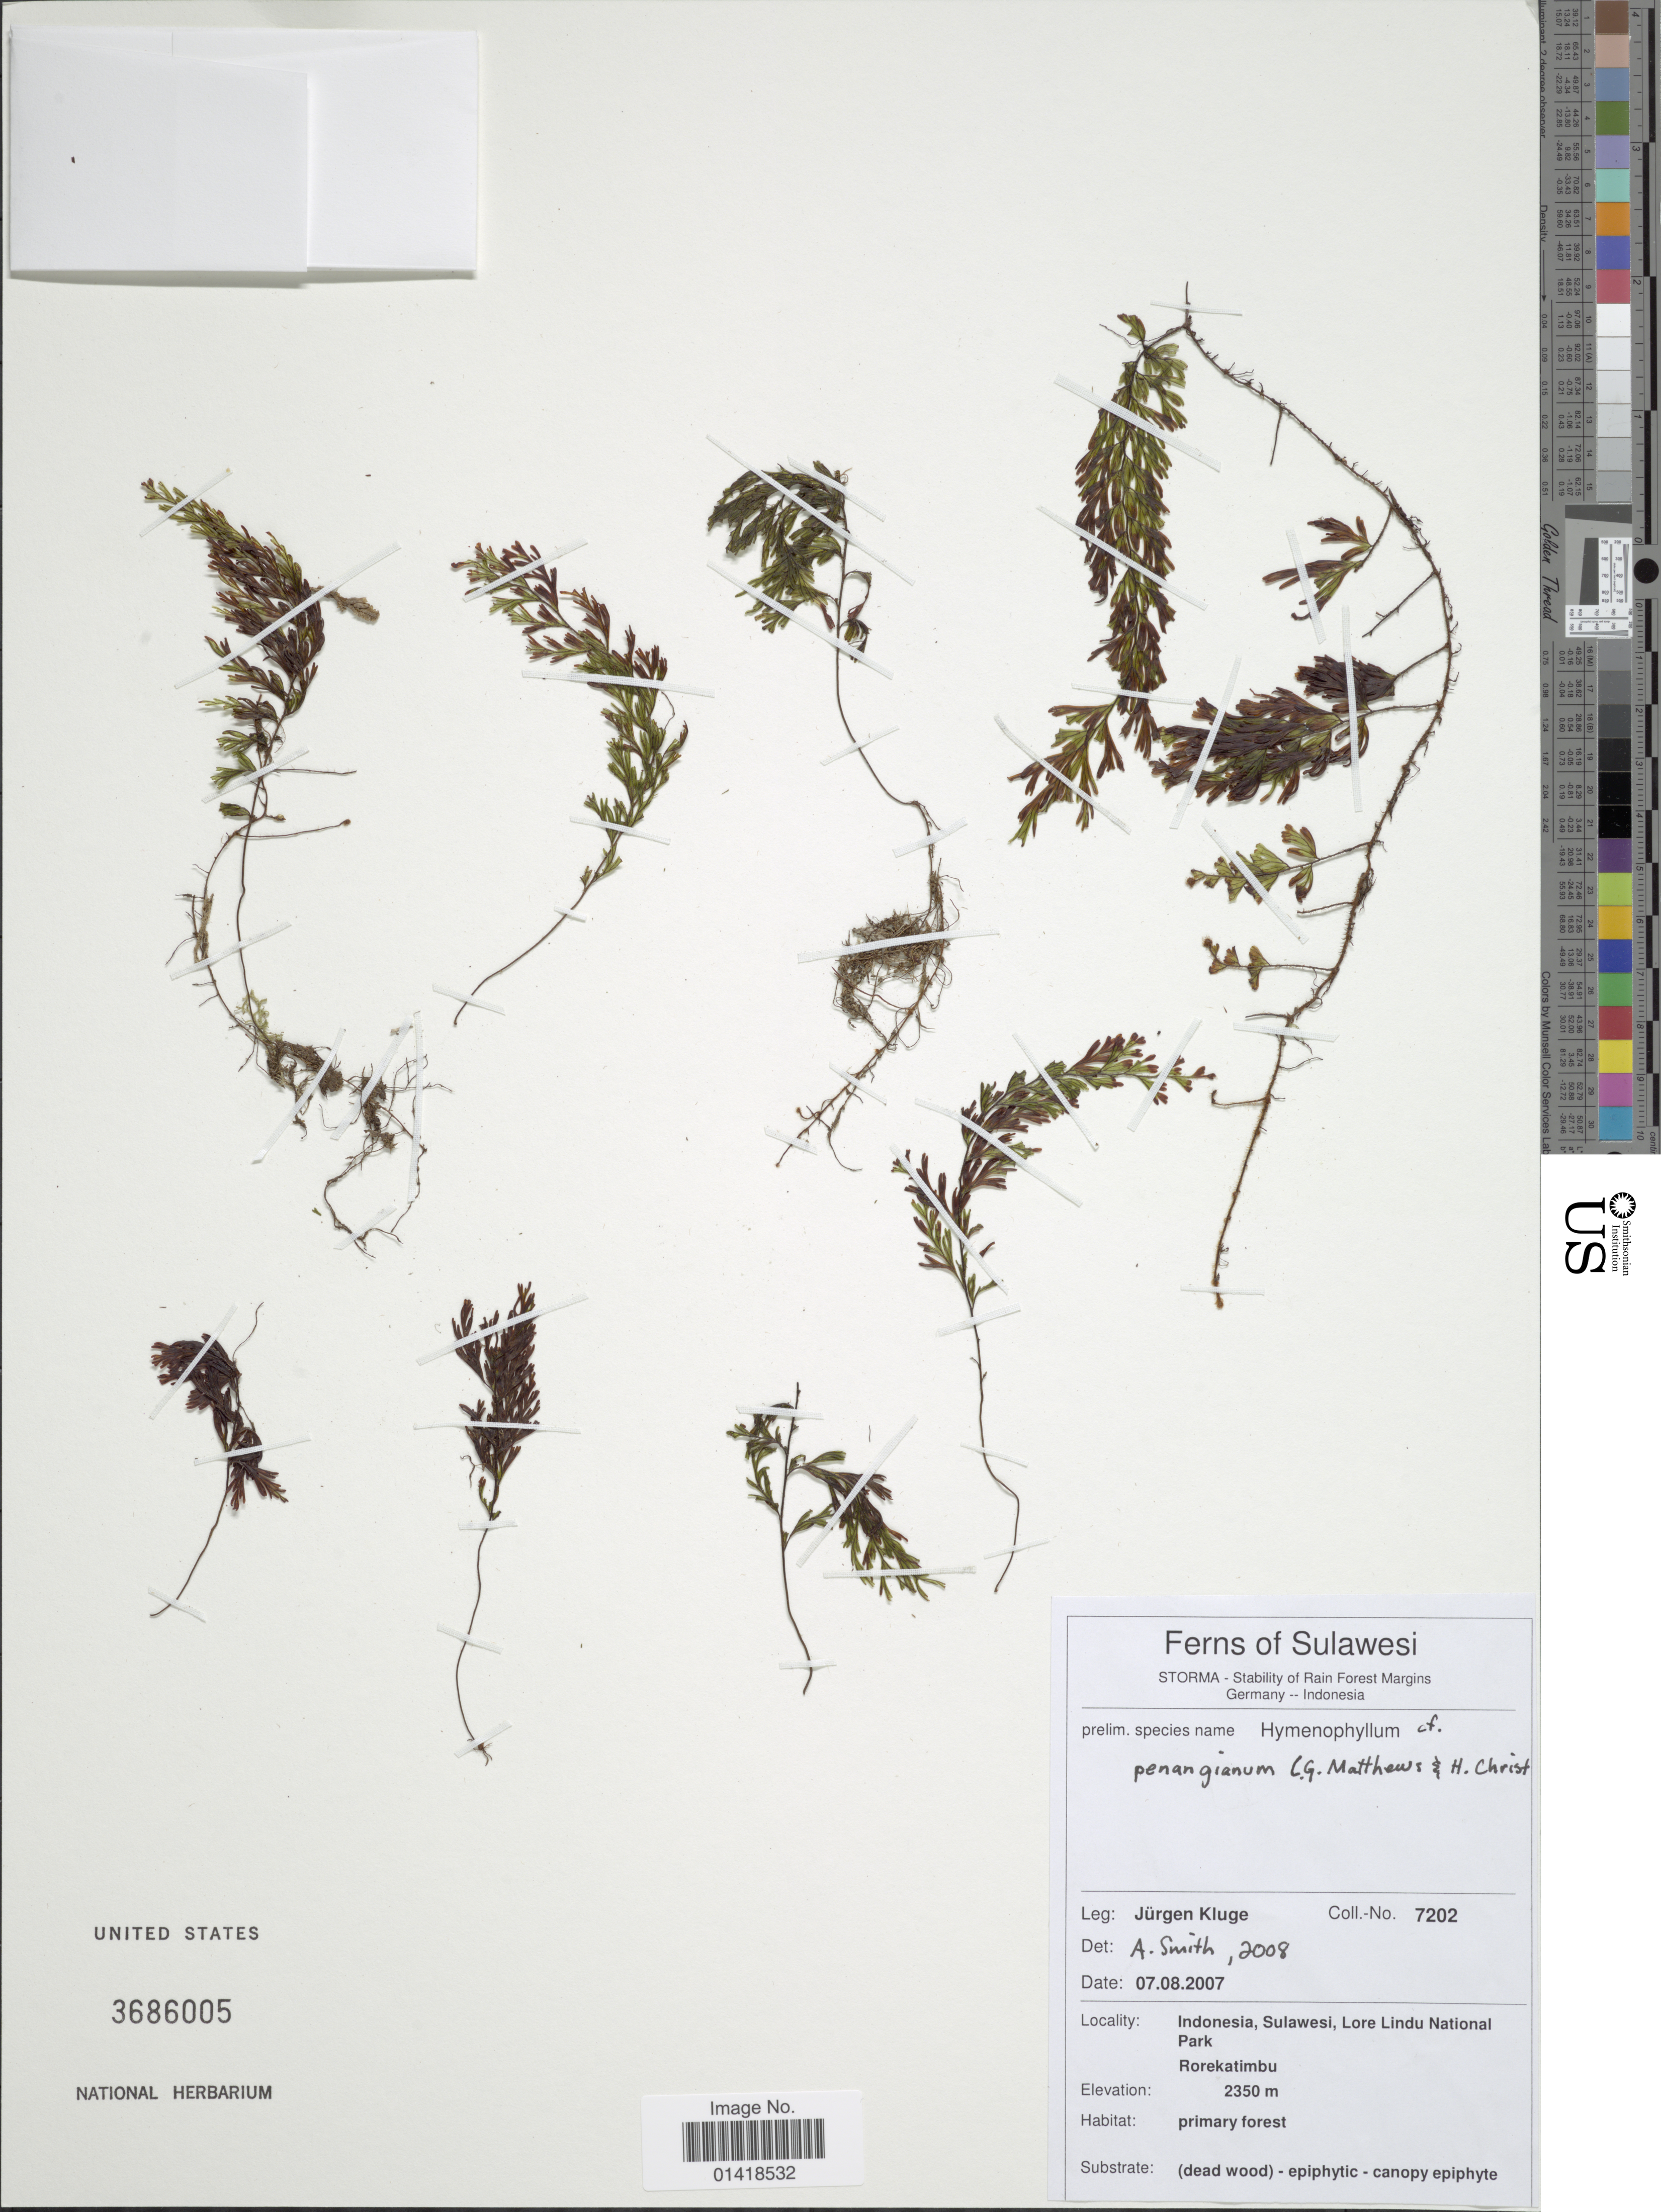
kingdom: Plantae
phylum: Tracheophyta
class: Polypodiopsida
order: Hymenophyllales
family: Hymenophyllaceae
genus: Hymenophyllum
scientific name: Hymenophyllum penangianum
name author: C.G. Matthew & Christ ex Christ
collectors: J. Kluge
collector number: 7202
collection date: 2007-08-07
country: Indonesia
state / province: Sulawesi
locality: Indonesia, Sulawesi, Lore Lindu National Park. Rorekatimbu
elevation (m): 2350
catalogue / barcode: US 3686005